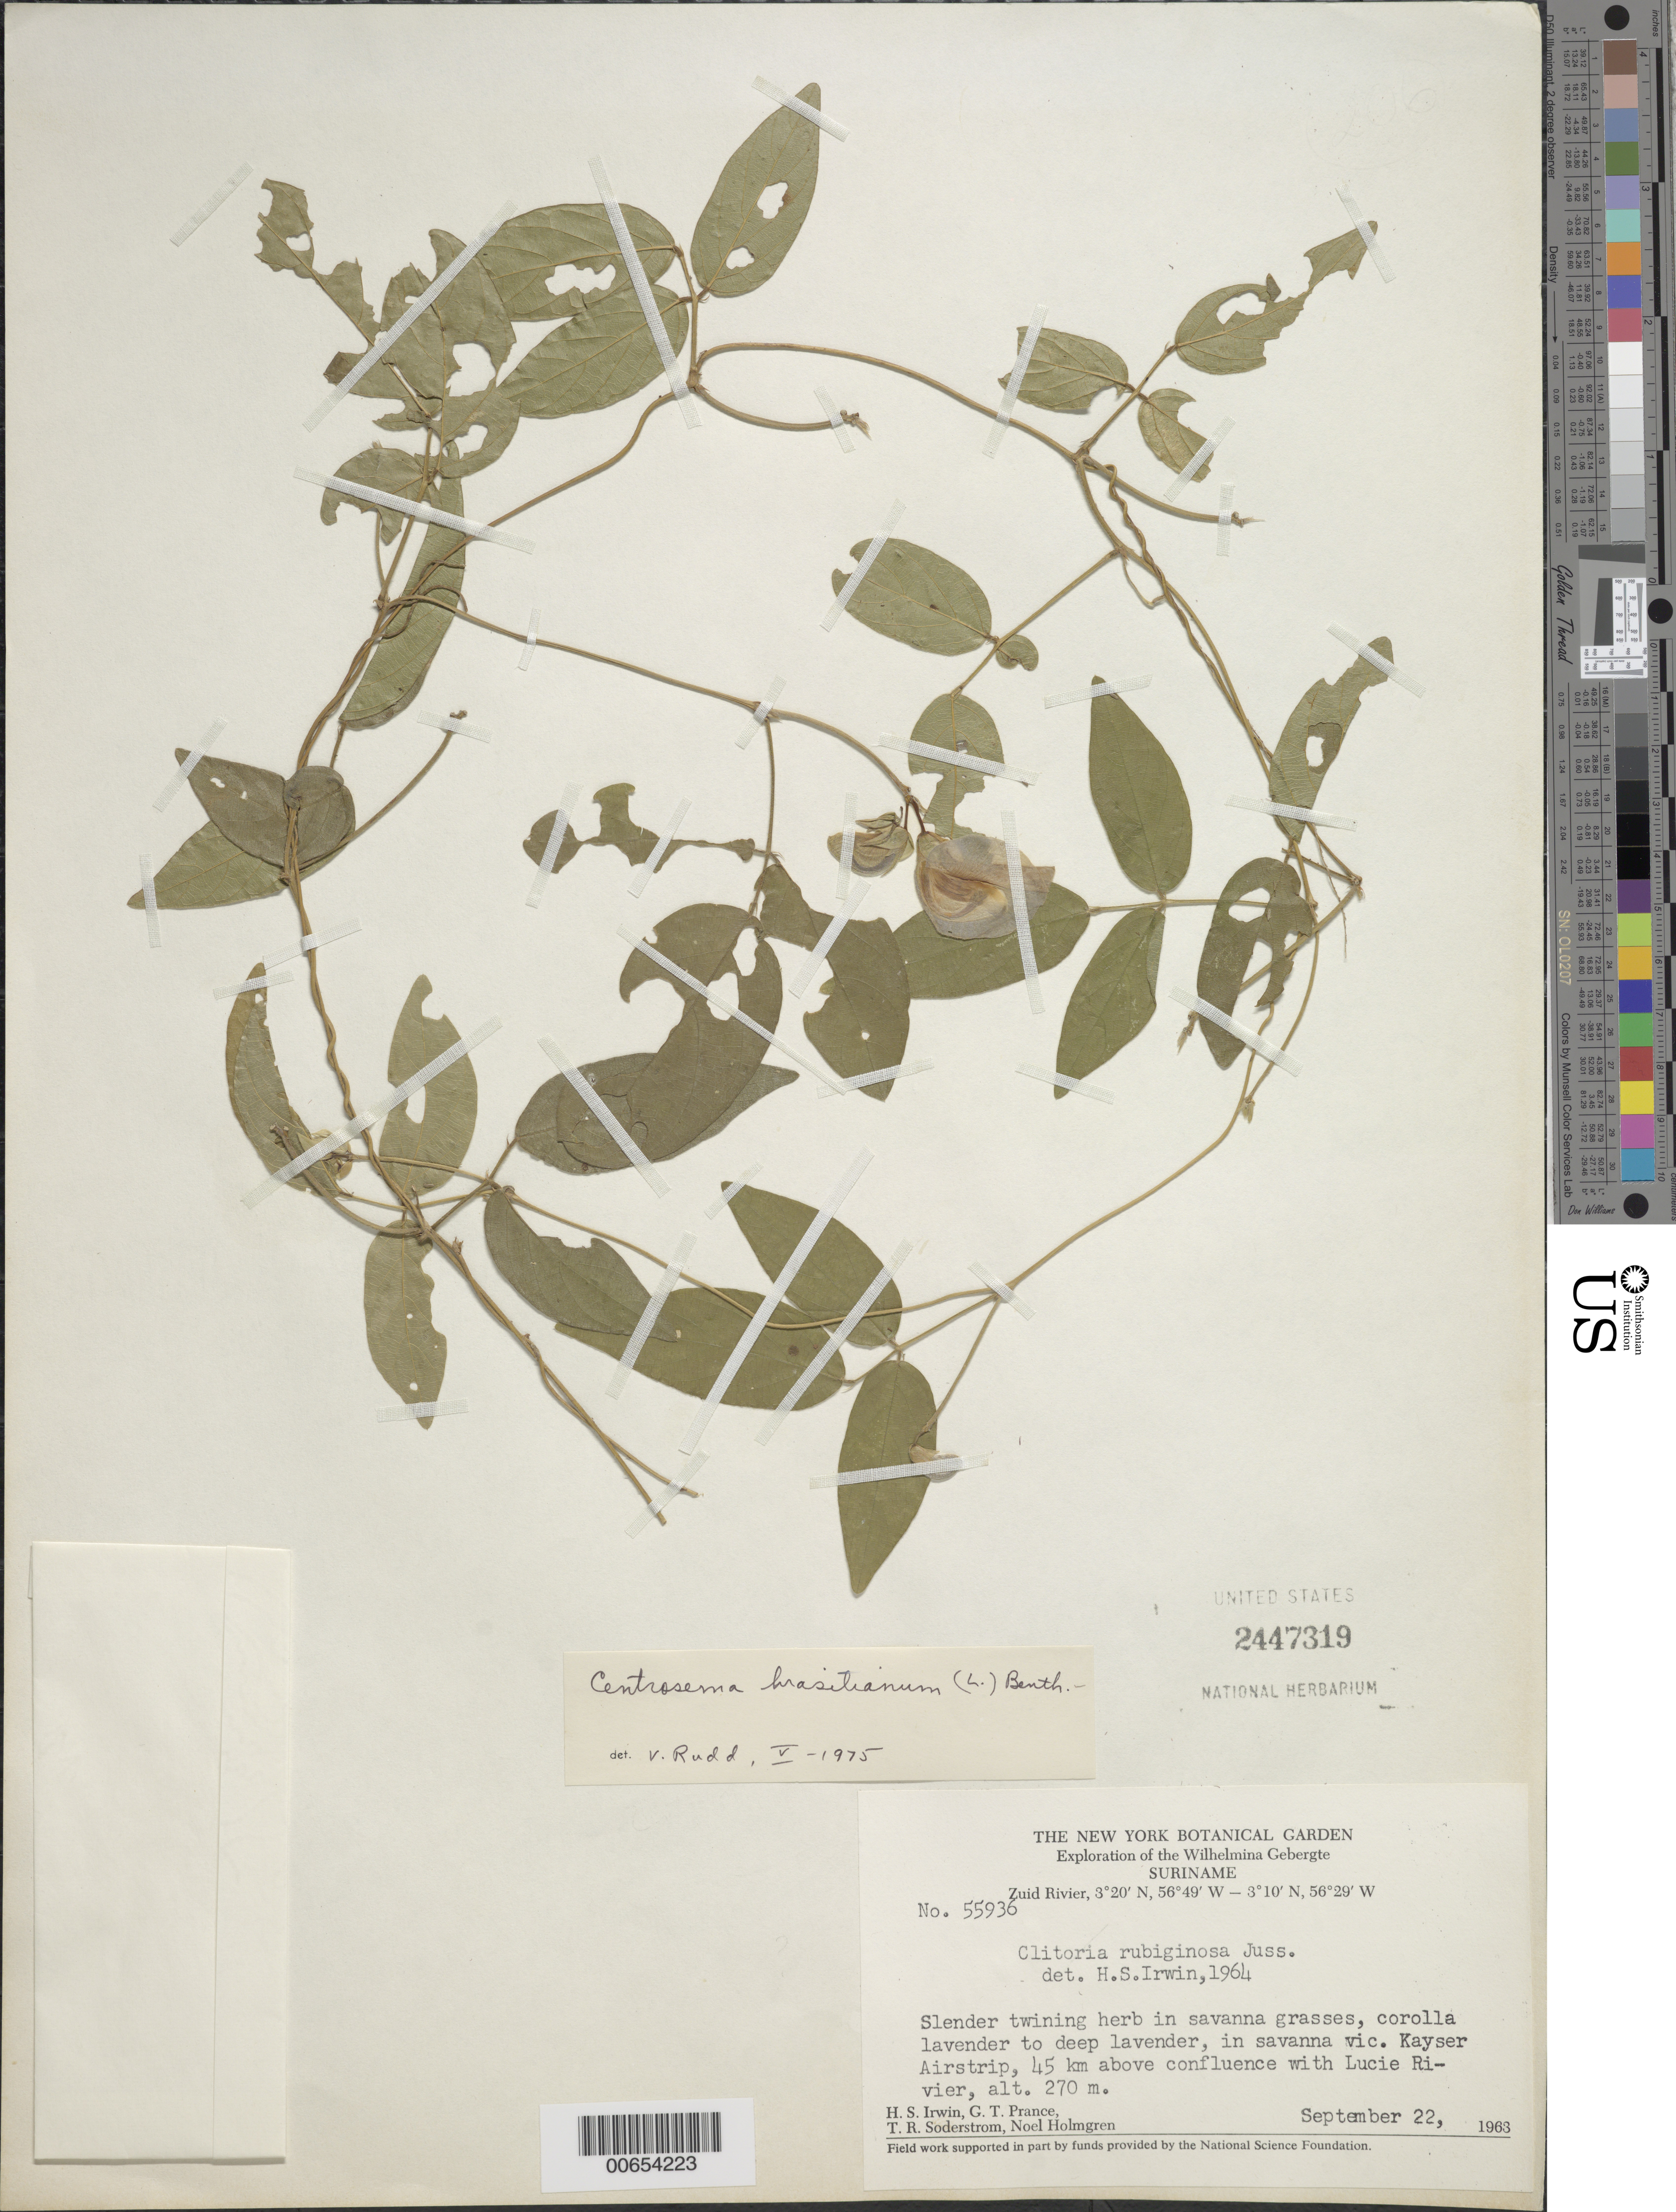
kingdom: Plantae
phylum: Tracheophyta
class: Magnoliopsida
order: Fabales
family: Fabaceae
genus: Centrosema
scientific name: Centrosema brasilianum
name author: (L.) Benth.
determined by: Rudd, V. E.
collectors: H. Irwin, G. T. Prance, T. R. Soderstrom & N. H. Holmgren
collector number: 55936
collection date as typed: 22-Sep-63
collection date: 1963-09-22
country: Suriname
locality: Kayser Airstrip, Zuid R., 45 km above confl. with Lucie R., Wilhelmina Gebergte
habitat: Grass savanna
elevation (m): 270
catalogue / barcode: US 2447319